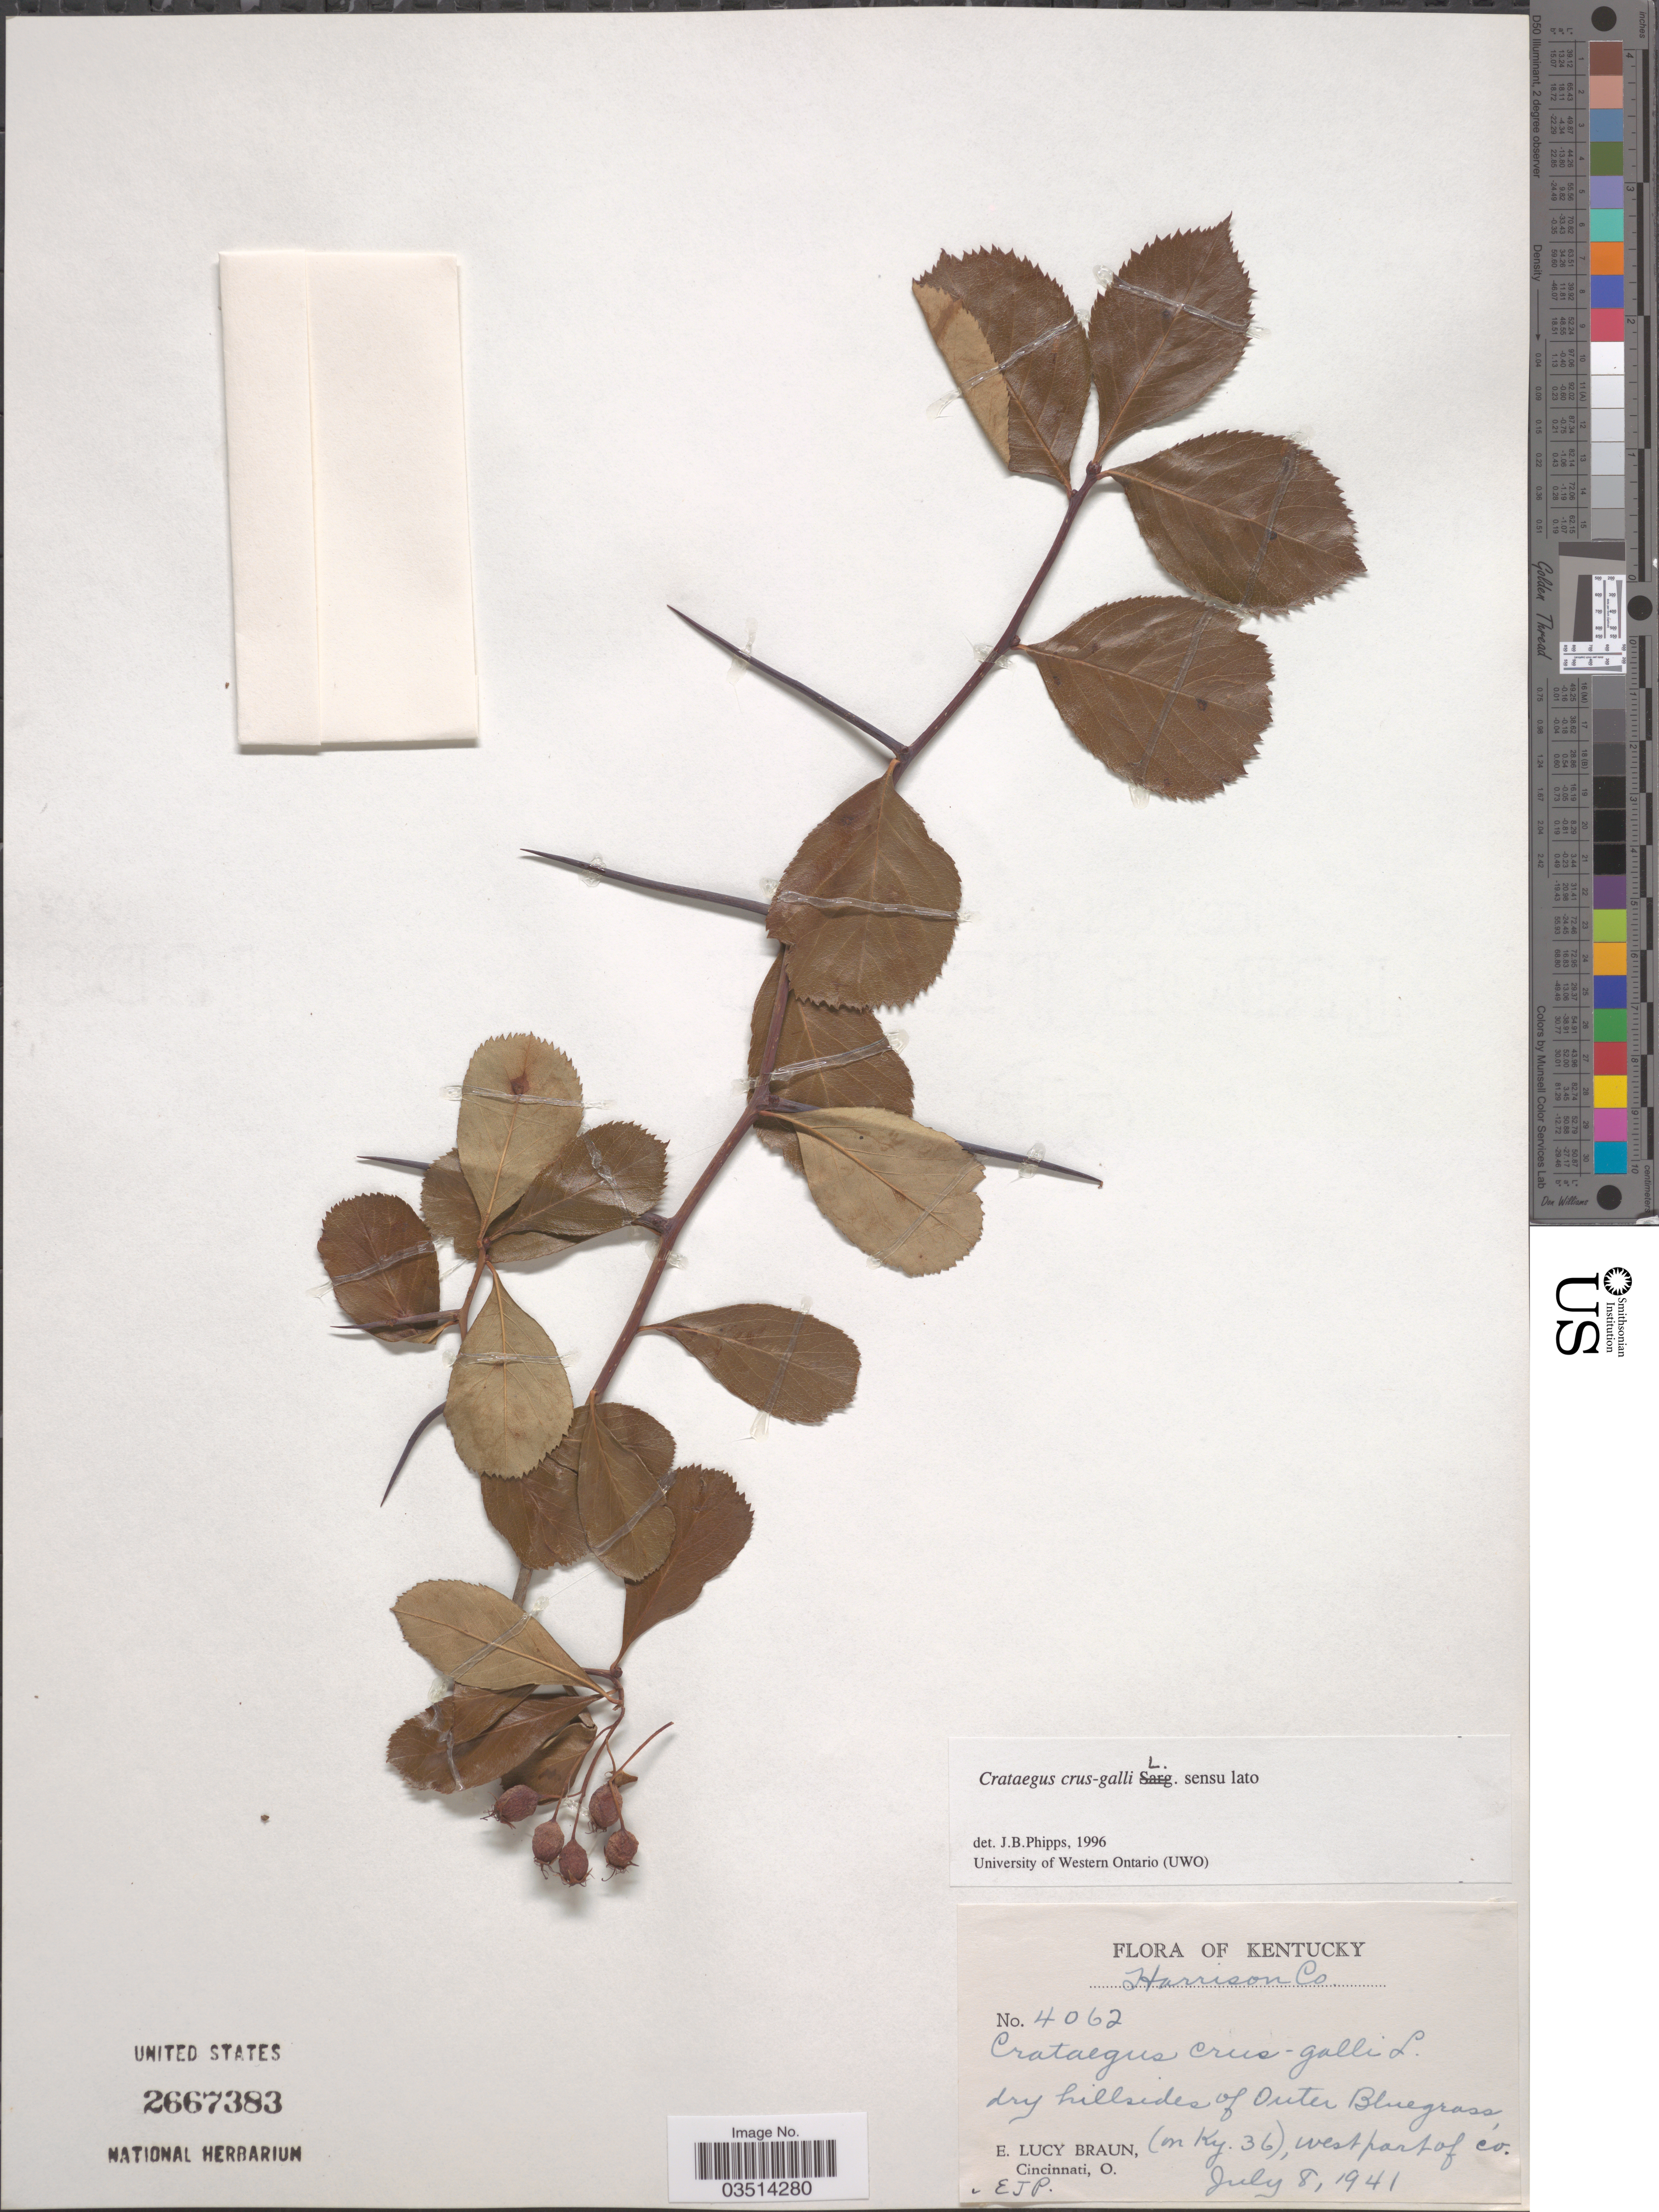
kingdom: Plantae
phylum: Tracheophyta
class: Magnoliopsida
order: Rosales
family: Rosaceae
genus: Crataegus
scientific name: Crataegus crus-galli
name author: L.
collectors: E. L. Braun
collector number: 4062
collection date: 1941-07-08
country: United States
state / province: Kentucky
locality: Harrison Co. Dry hillsides of Outer Bluegrass, west part of co.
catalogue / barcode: US 2667383